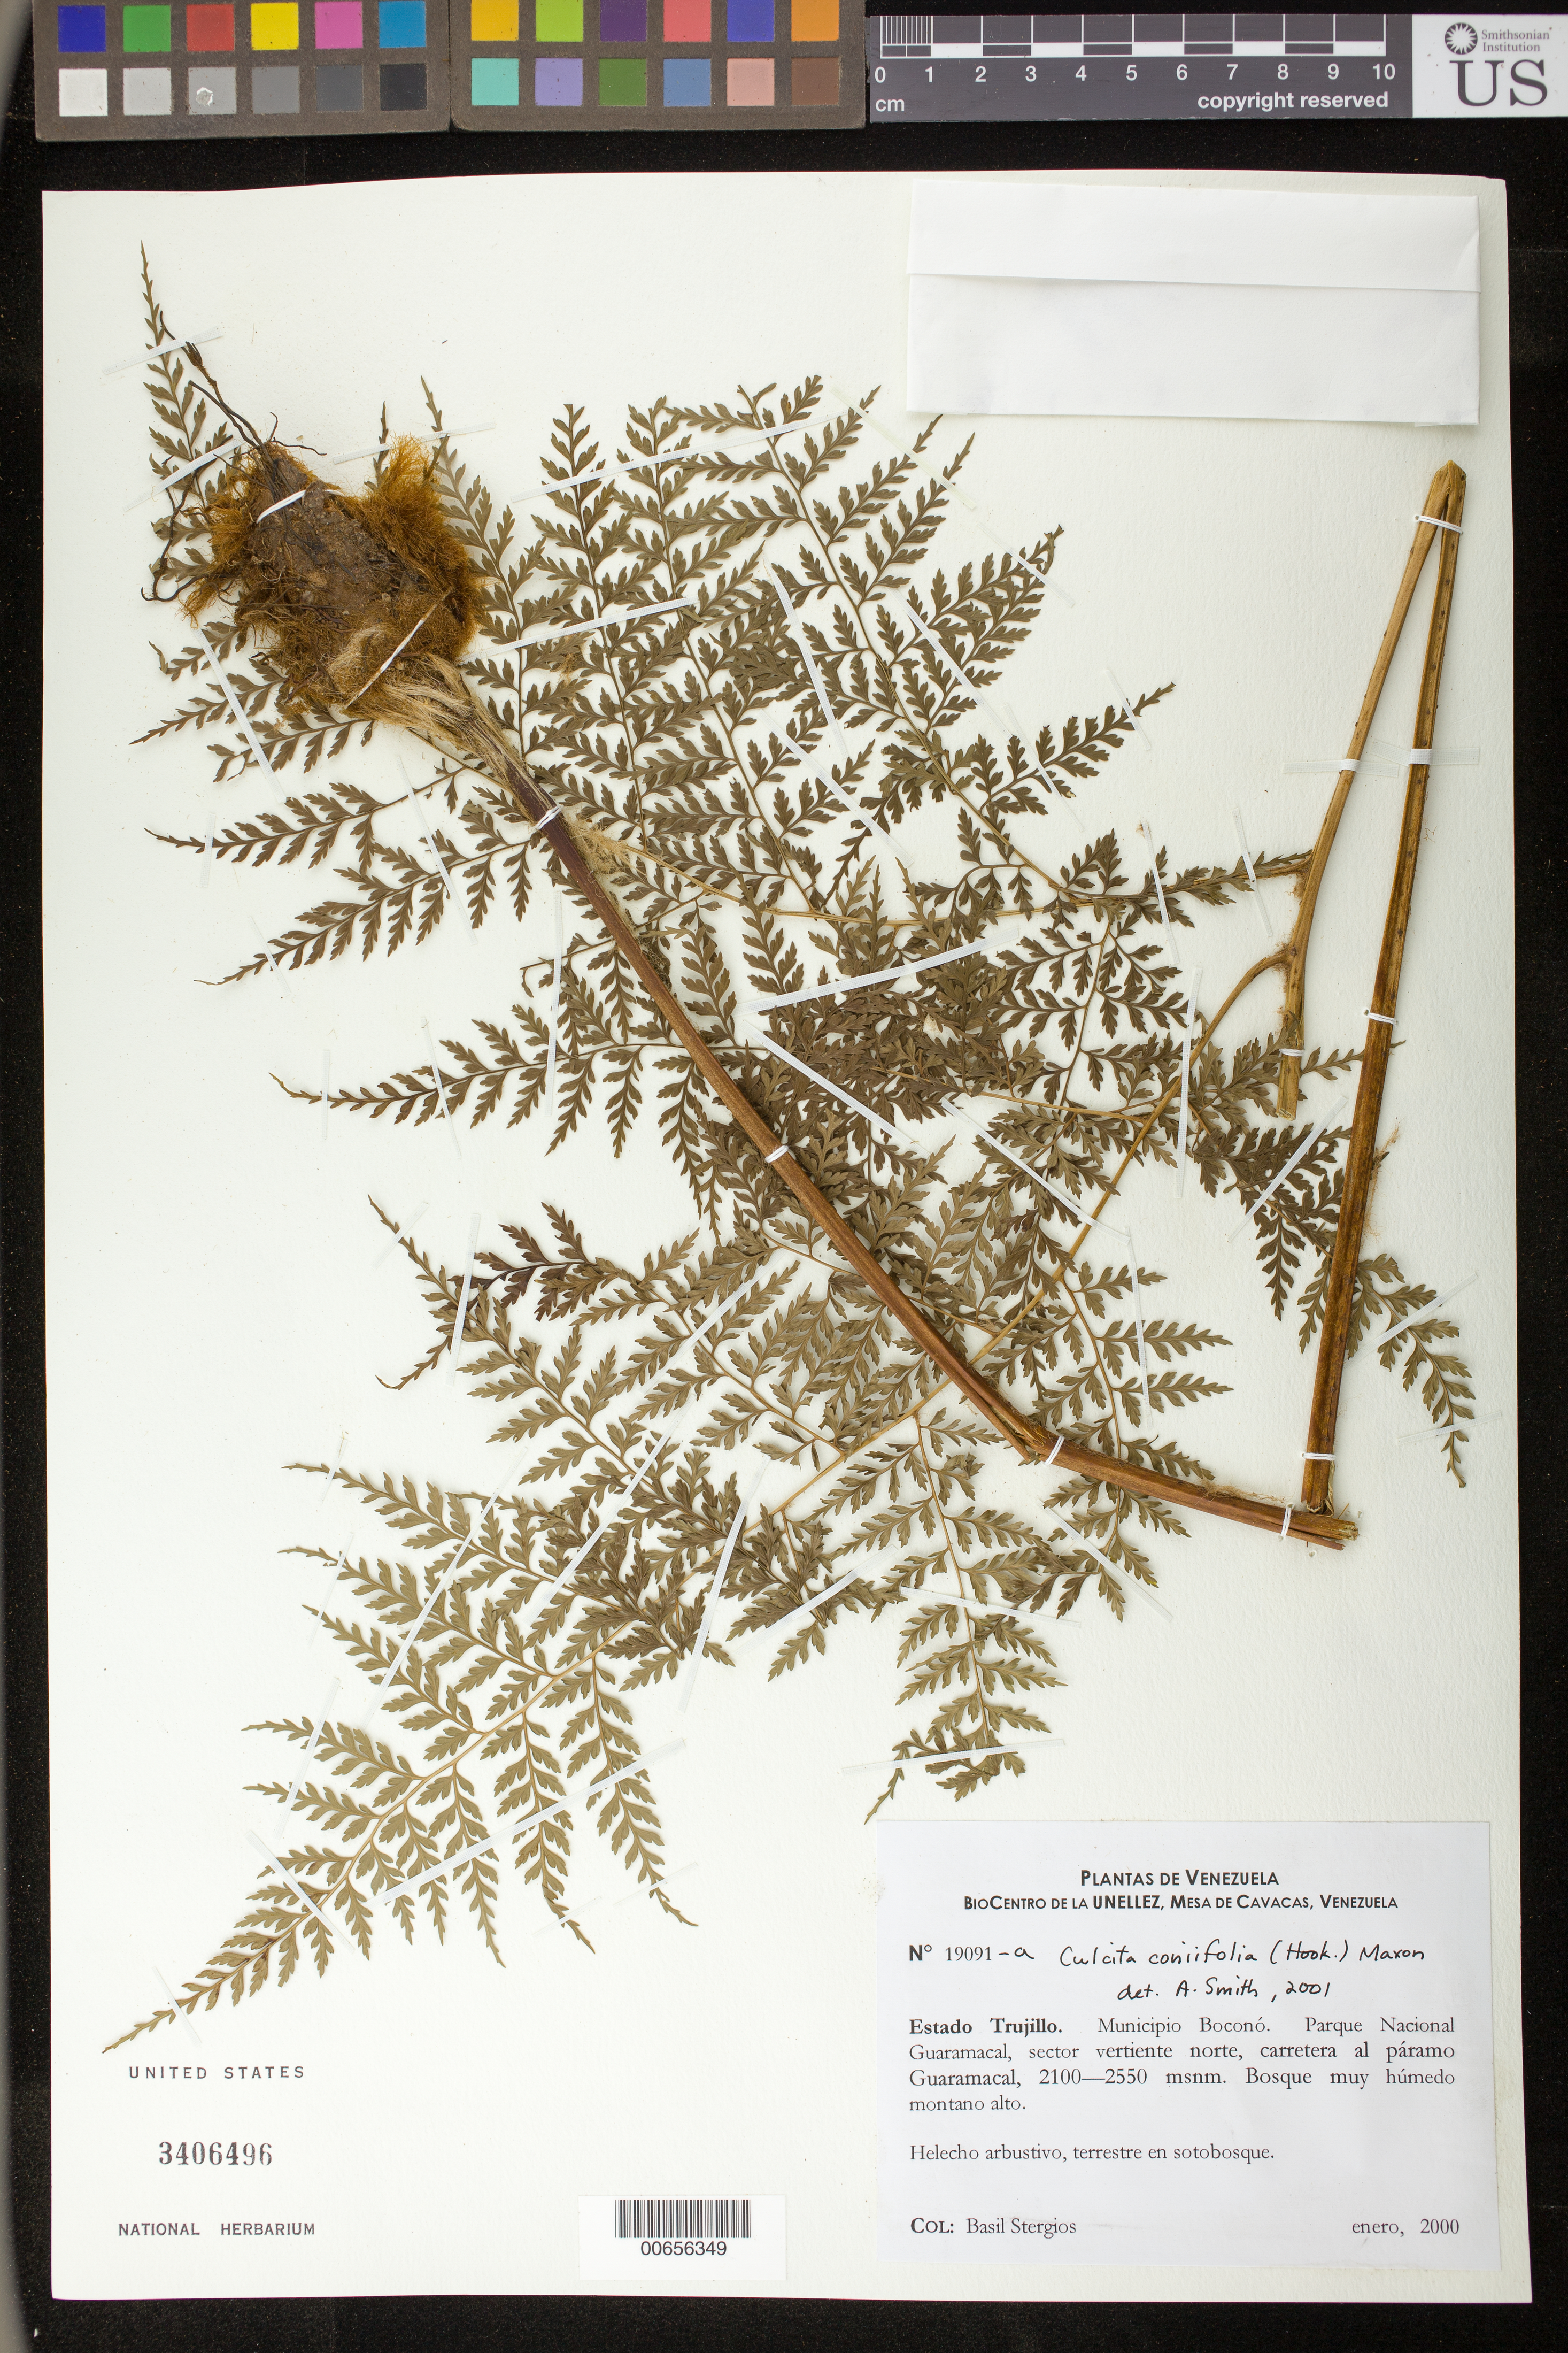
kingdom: Plantae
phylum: Tracheophyta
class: Polypodiopsida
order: Cyatheales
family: Culcitaceae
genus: Culcita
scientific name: Culcita coniifolia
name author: (Hook.) Maxon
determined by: Smith, Alan R., (UC)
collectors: B. G. Stergios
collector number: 19091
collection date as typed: Jan 2000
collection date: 2000-01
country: Venezuela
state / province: Trujillo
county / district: Boconó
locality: Parque Nacional Guaramacal, vertiente N, carretera al páramo Guaramacal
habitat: Bosque muy húmedo montano alto.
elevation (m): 2100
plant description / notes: PORT, UC, US, VEN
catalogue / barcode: US 3406496